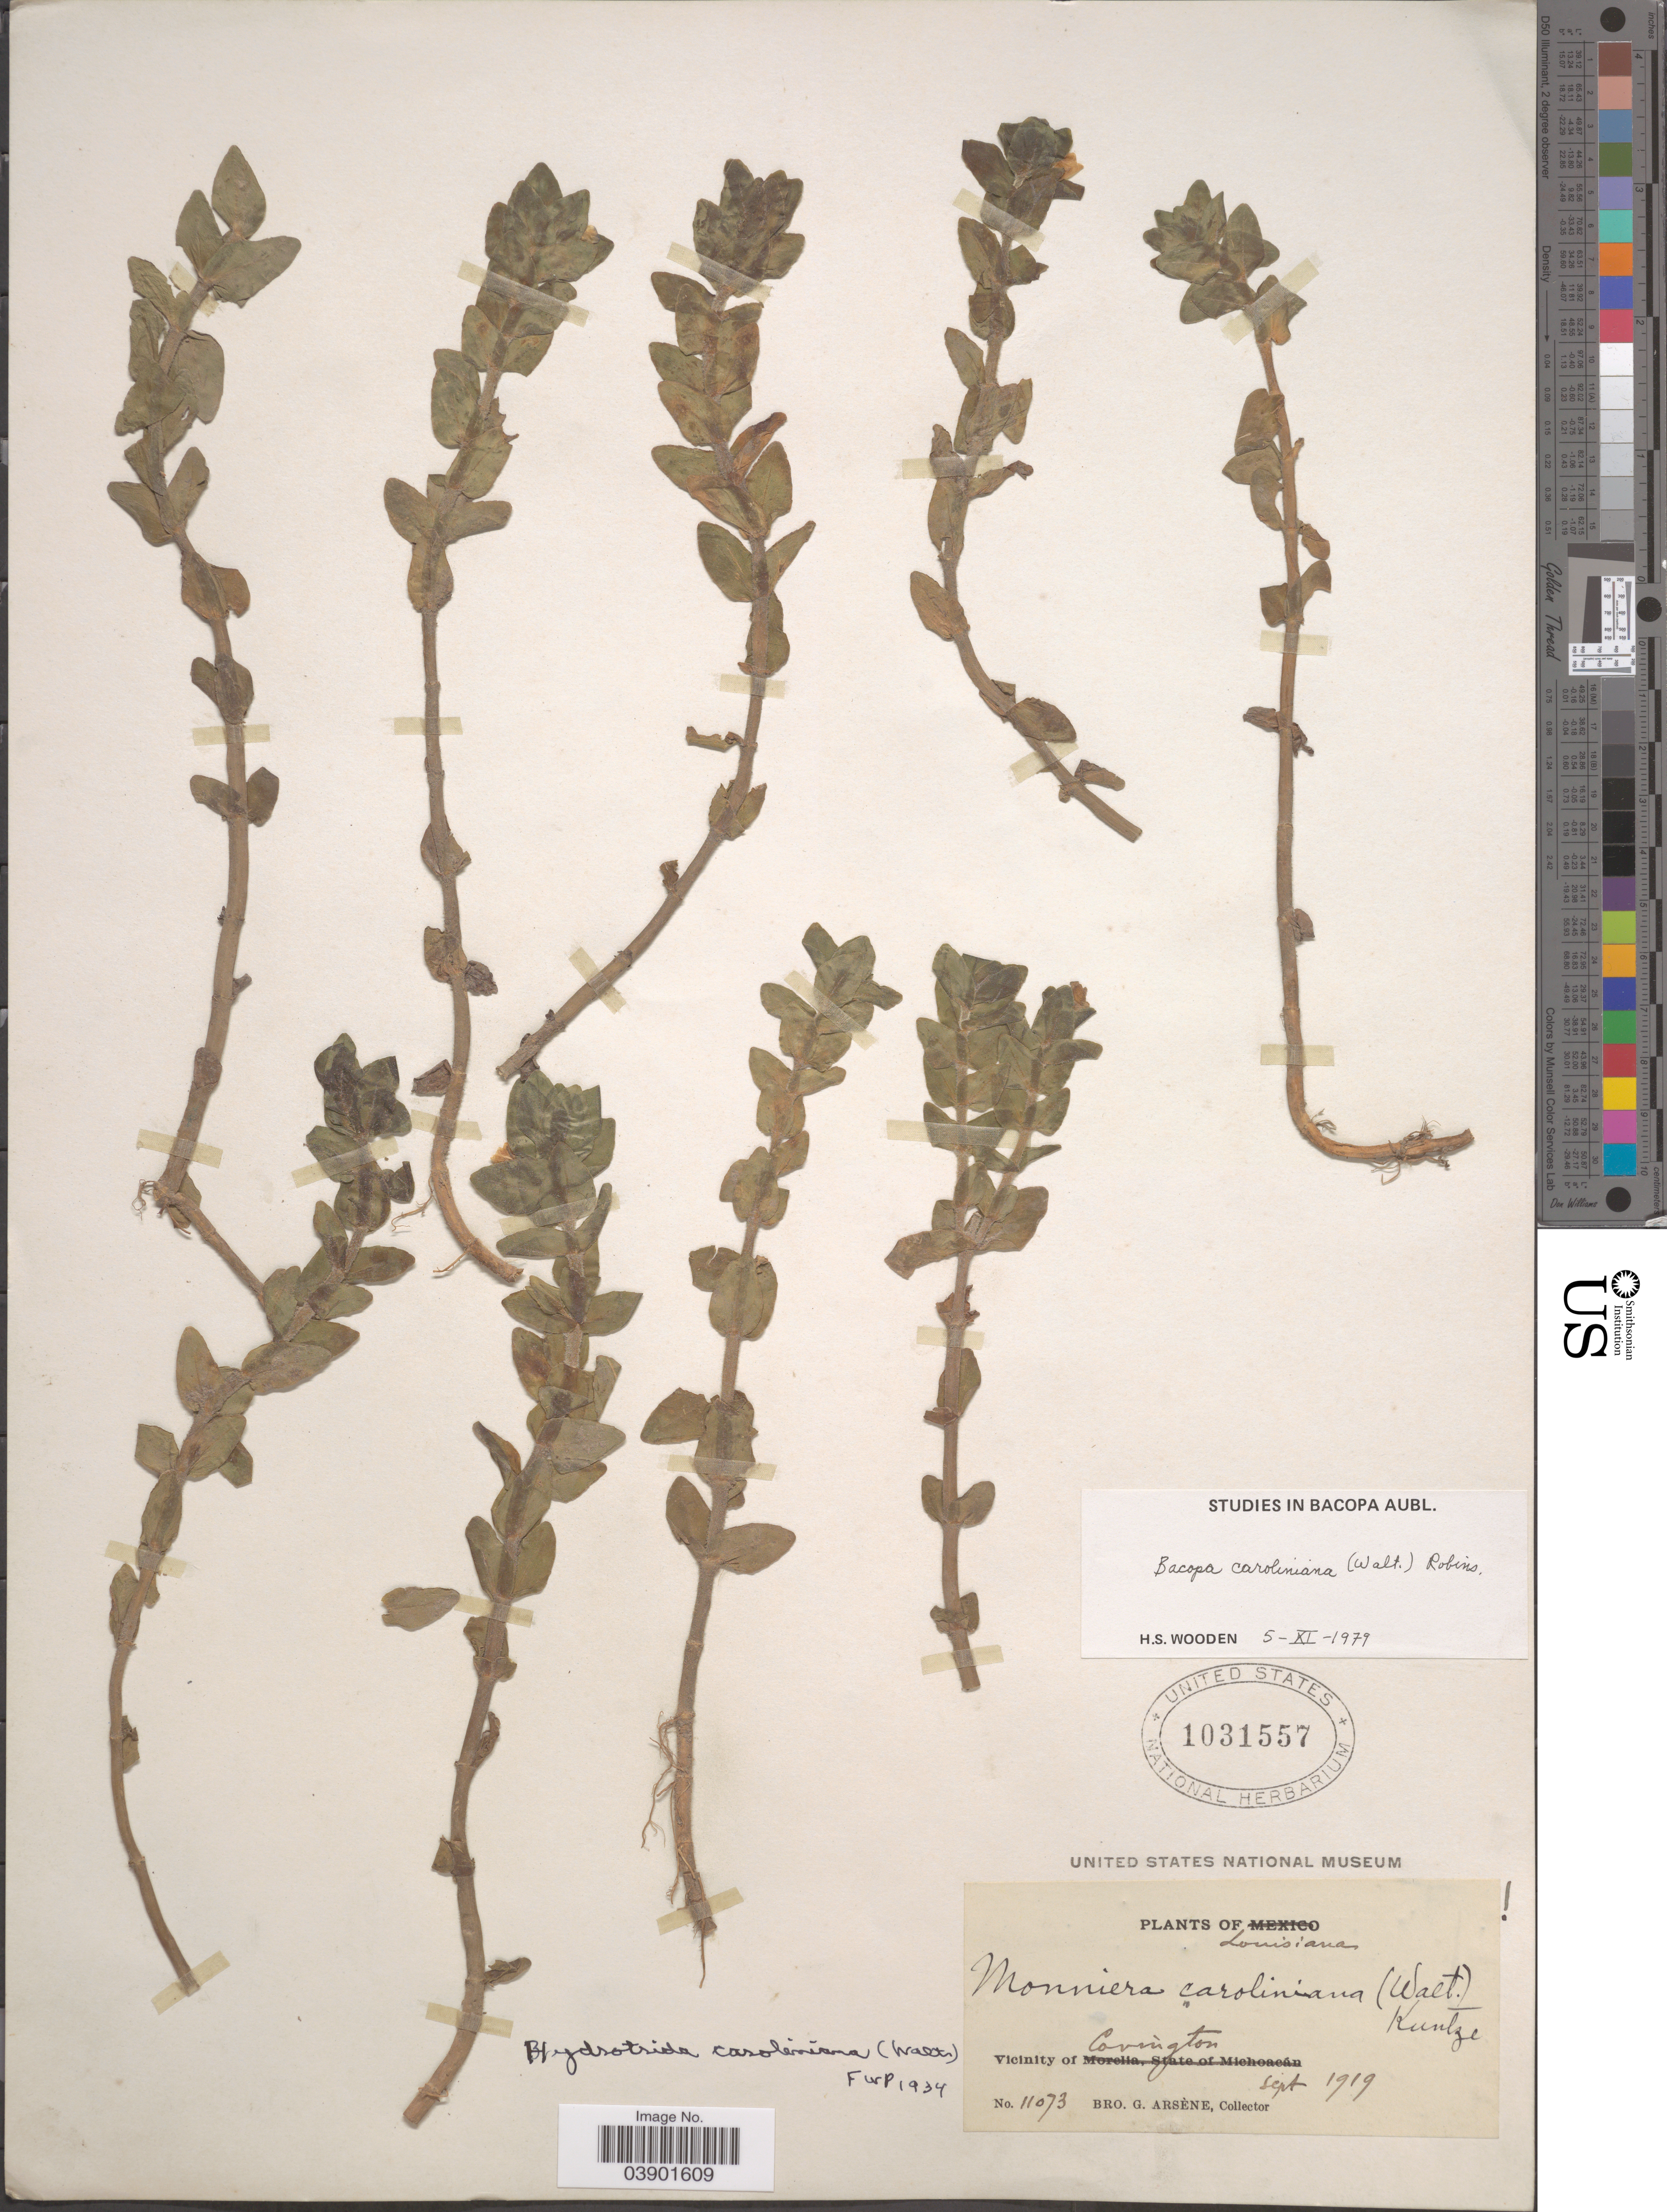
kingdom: Plantae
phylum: Tracheophyta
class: Magnoliopsida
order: Lamiales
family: Plantaginaceae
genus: Bacopa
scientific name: Bacopa caroliniana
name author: (Walter) B.L. Rob.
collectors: Bro. G. Arsène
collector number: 11073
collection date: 1919-09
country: United States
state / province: Louisiana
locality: Near Covington.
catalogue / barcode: US 1031557